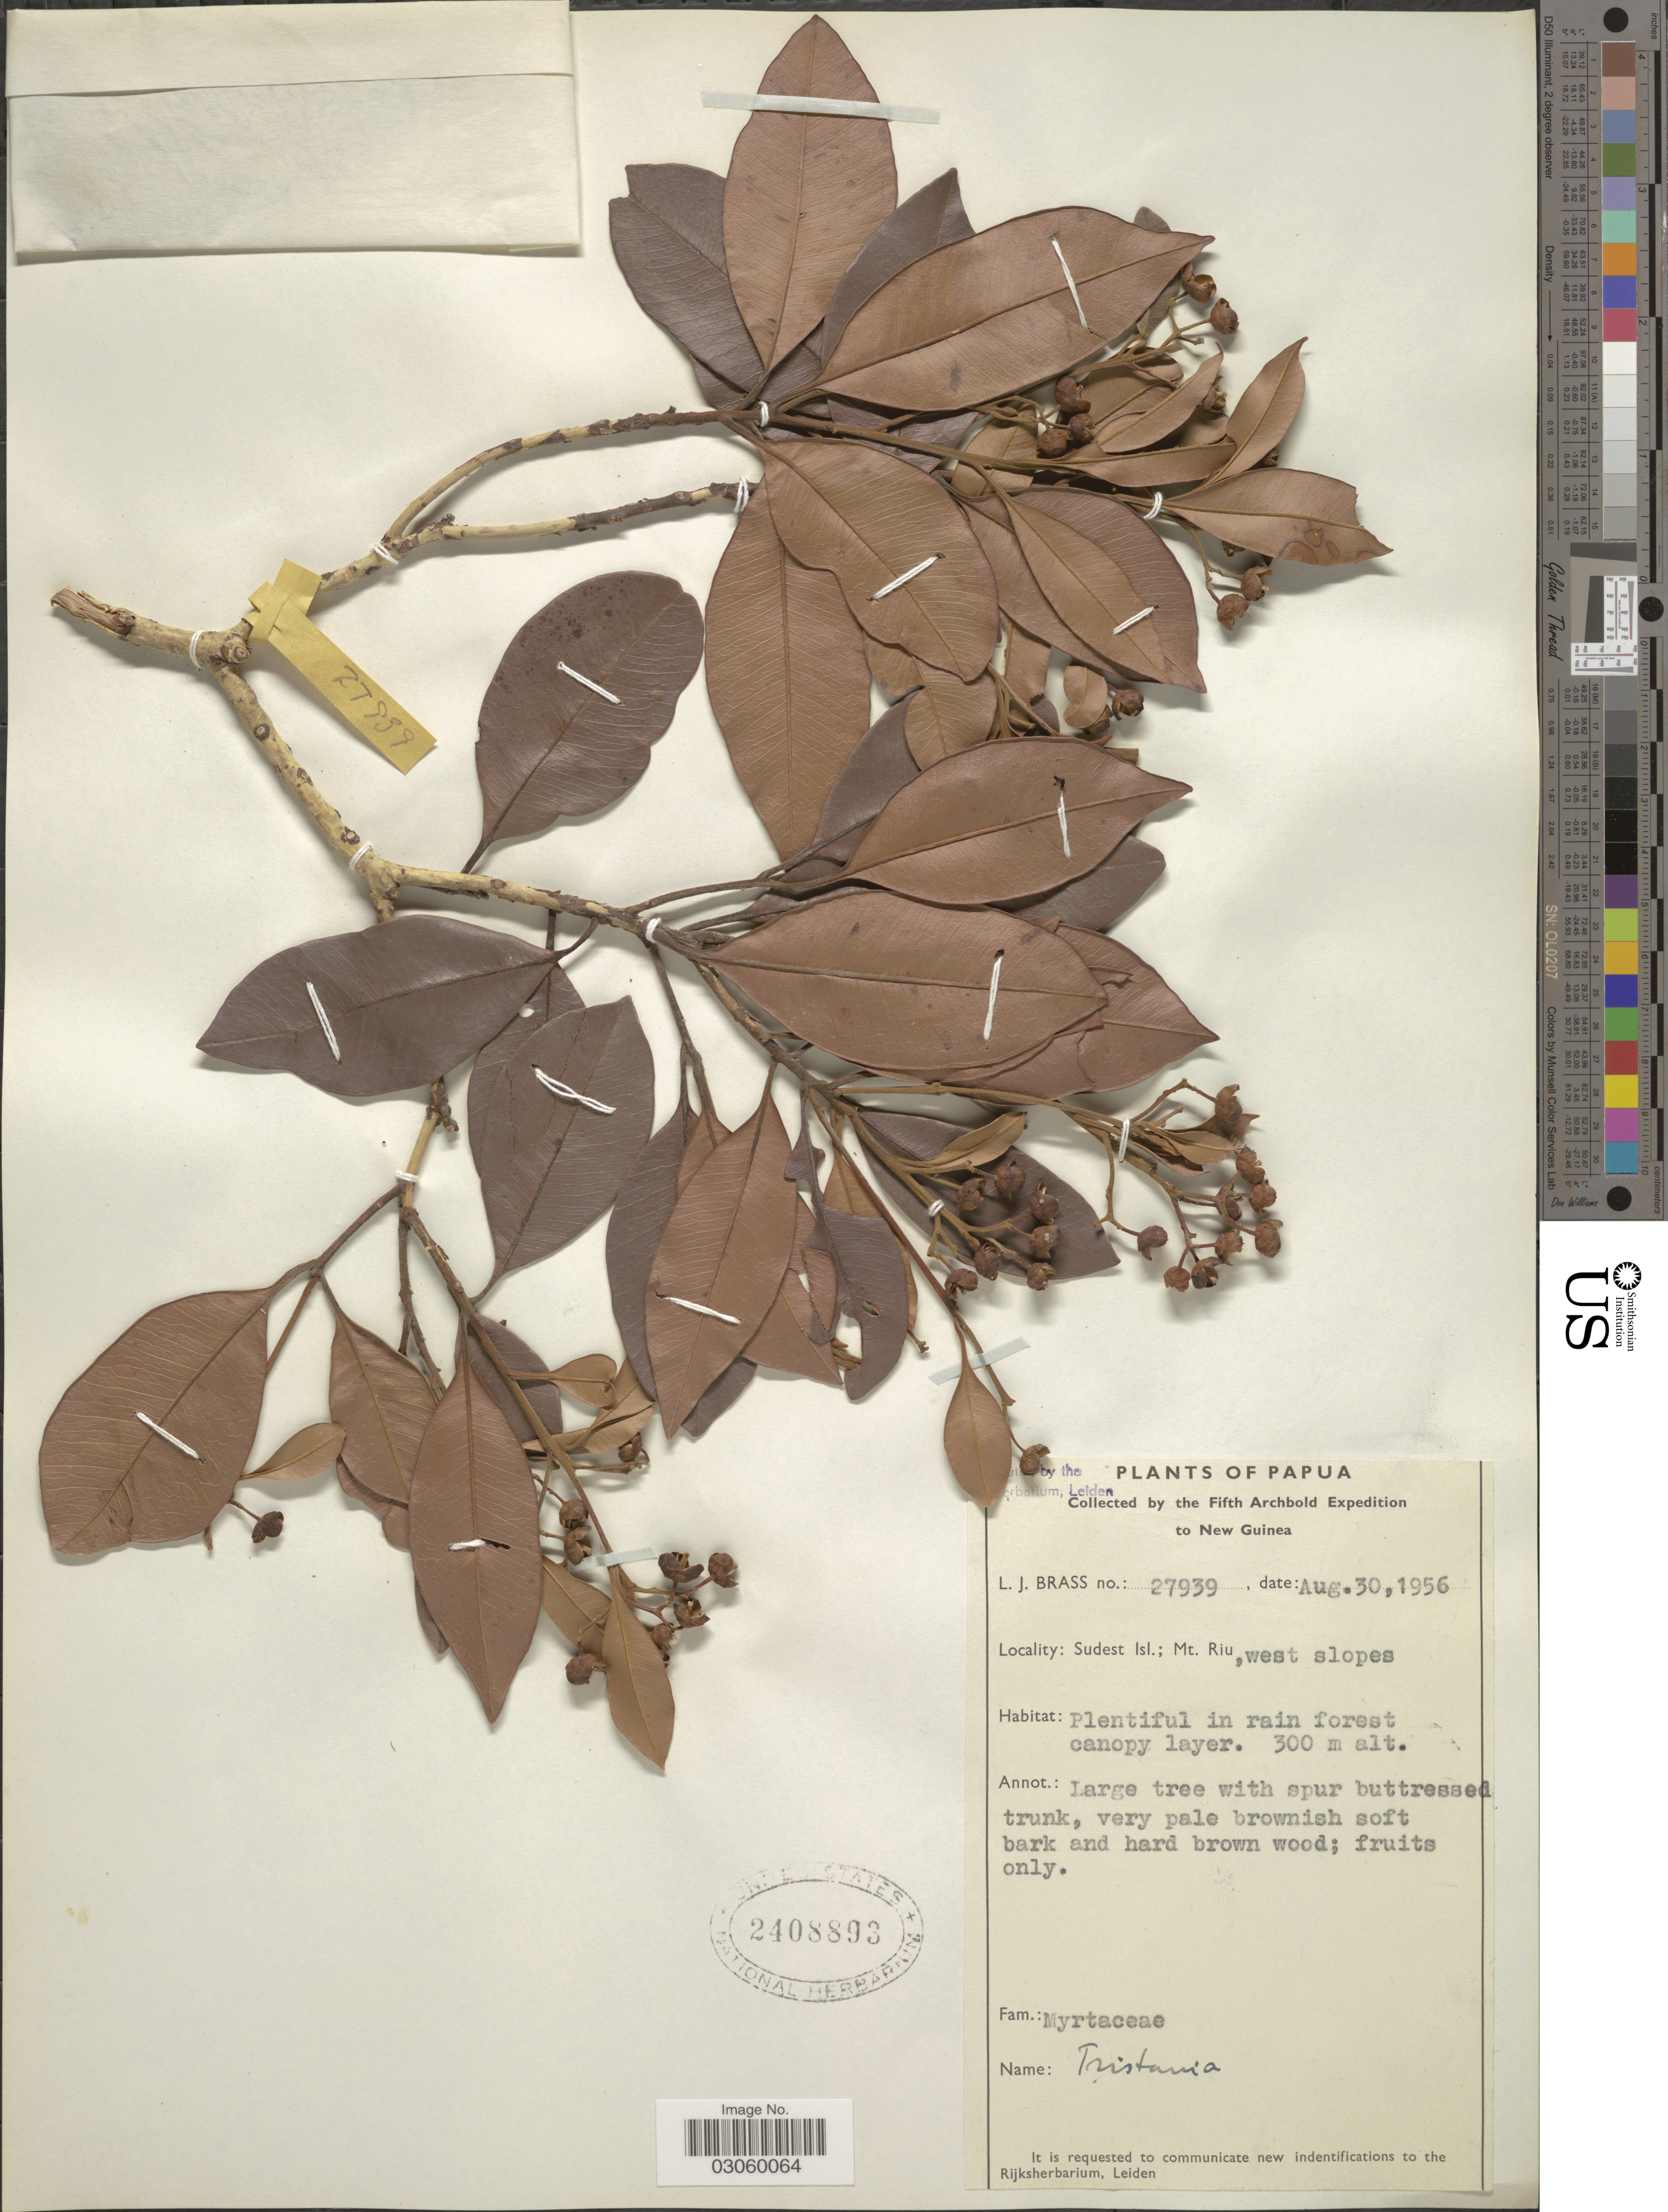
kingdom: Plantae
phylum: Tracheophyta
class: Magnoliopsida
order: Myrtales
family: Myrtaceae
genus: Tristaniopsis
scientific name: Tristaniopsis macrosperma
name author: (F. Muell.) P.G. Wilson & J. T. Waterh.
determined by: Wilson, Peter G.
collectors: L. J. Brass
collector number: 27939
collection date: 1956-08-30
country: Papua New Guinea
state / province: Milne Bay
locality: Papua, to New Guinea, Sudest Isl.; Mt. Riu, west slopes.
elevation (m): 300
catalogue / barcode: US 2408893